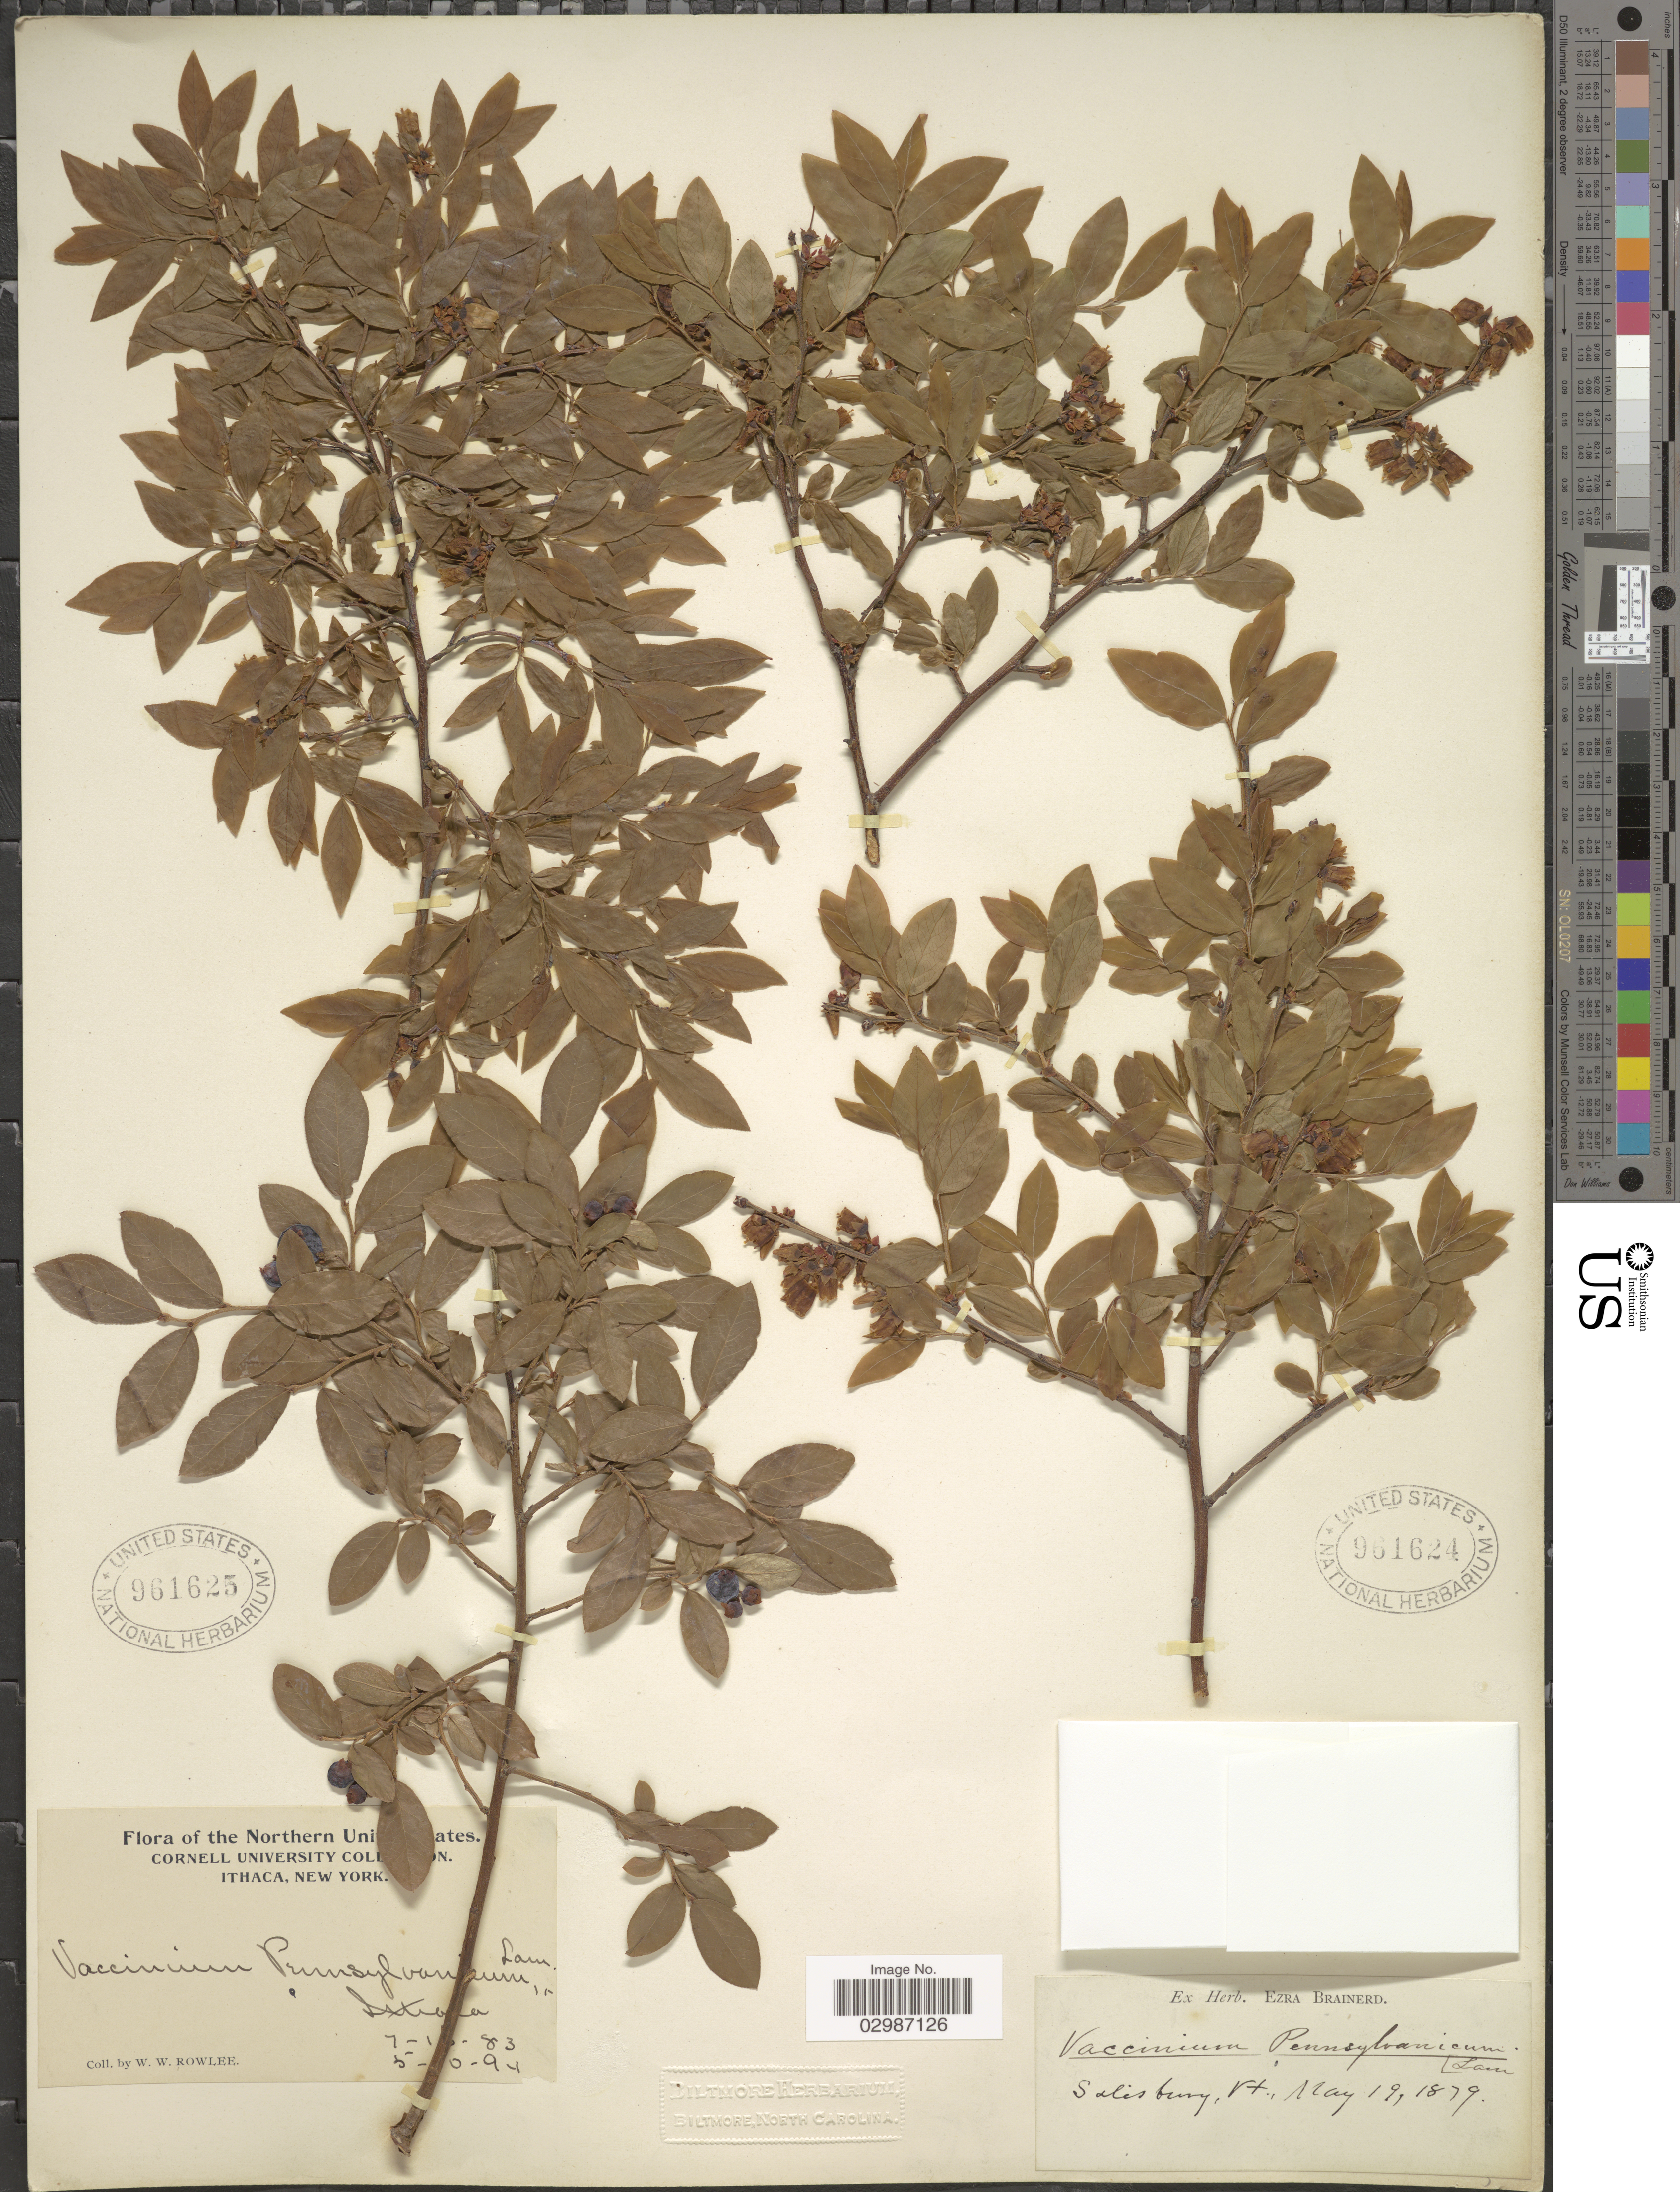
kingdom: Plantae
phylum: Tracheophyta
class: Magnoliopsida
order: Ericales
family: Ericaceae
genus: Vaccinium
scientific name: Vaccinium angustifolium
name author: Aiton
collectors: ex herb. Ezra Brainerd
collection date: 1879-05-19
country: United States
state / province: Vermont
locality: Salisbury, Vt.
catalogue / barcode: US 961624